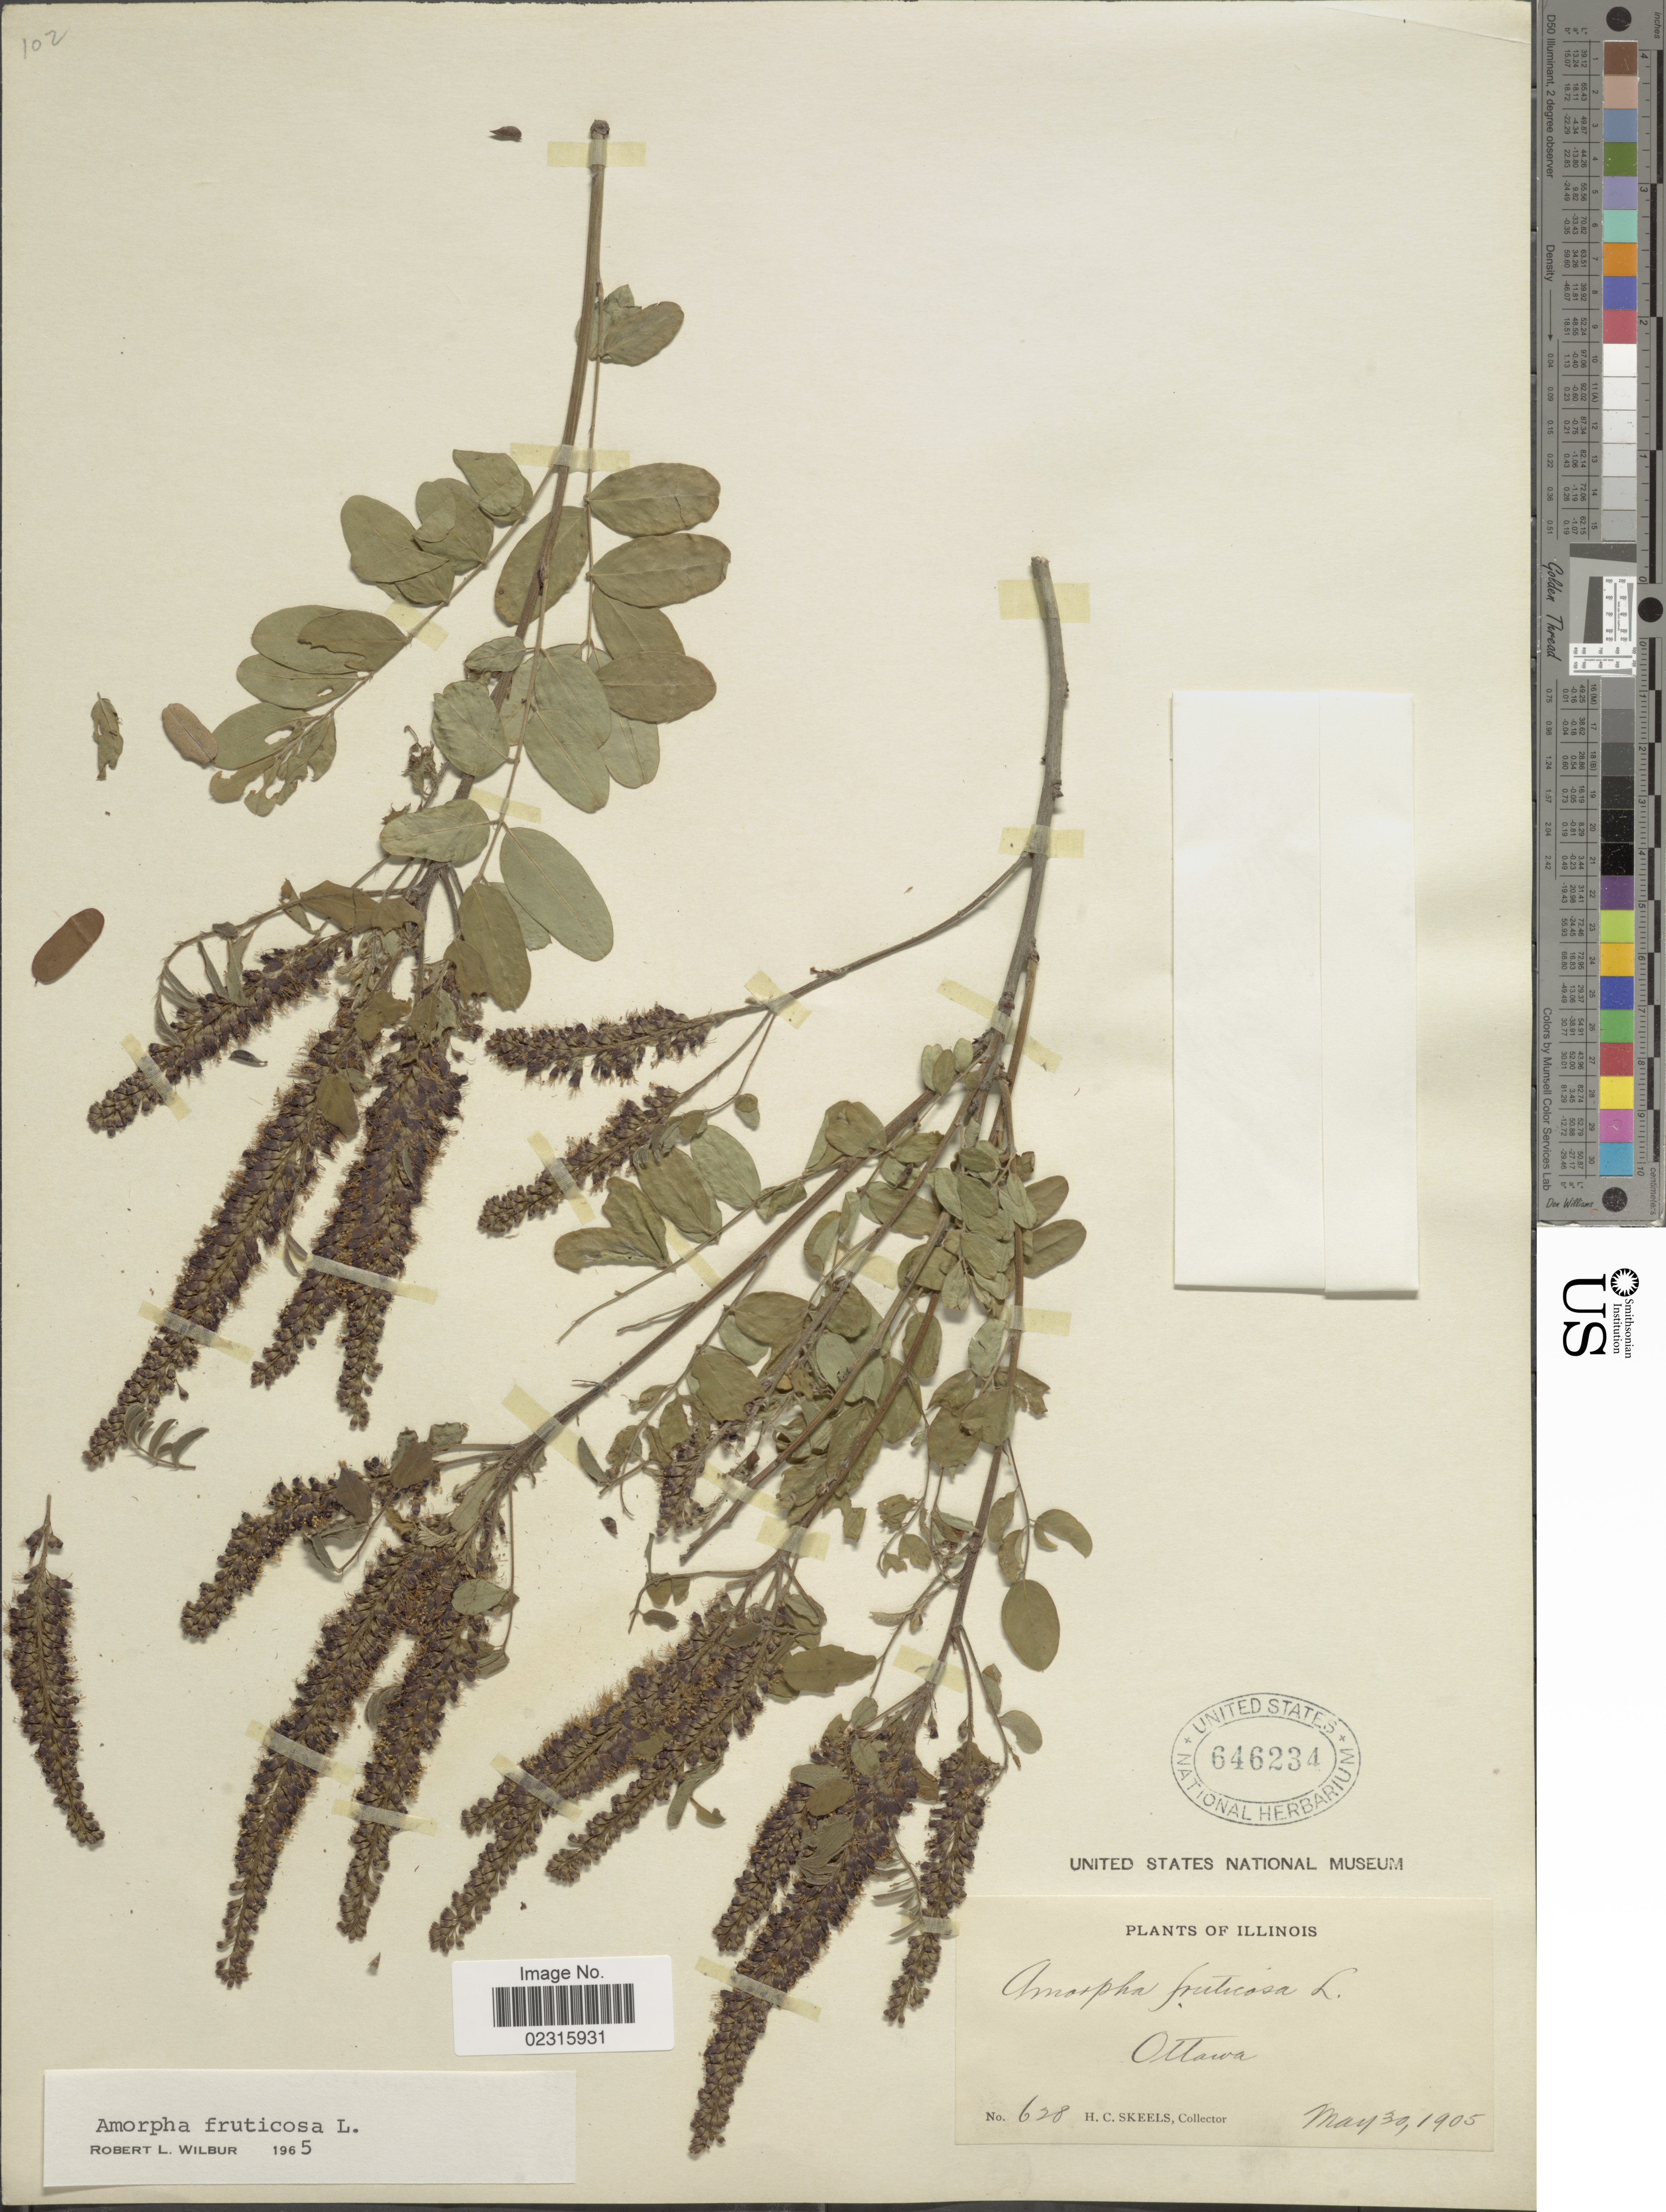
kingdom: Plantae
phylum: Tracheophyta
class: Magnoliopsida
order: Fabales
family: Fabaceae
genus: Amorpha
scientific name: Amorpha fruticosa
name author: L.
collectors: H. Skeels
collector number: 628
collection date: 1905-05-30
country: United States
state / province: Illinois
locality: Ottawa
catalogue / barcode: US 646234